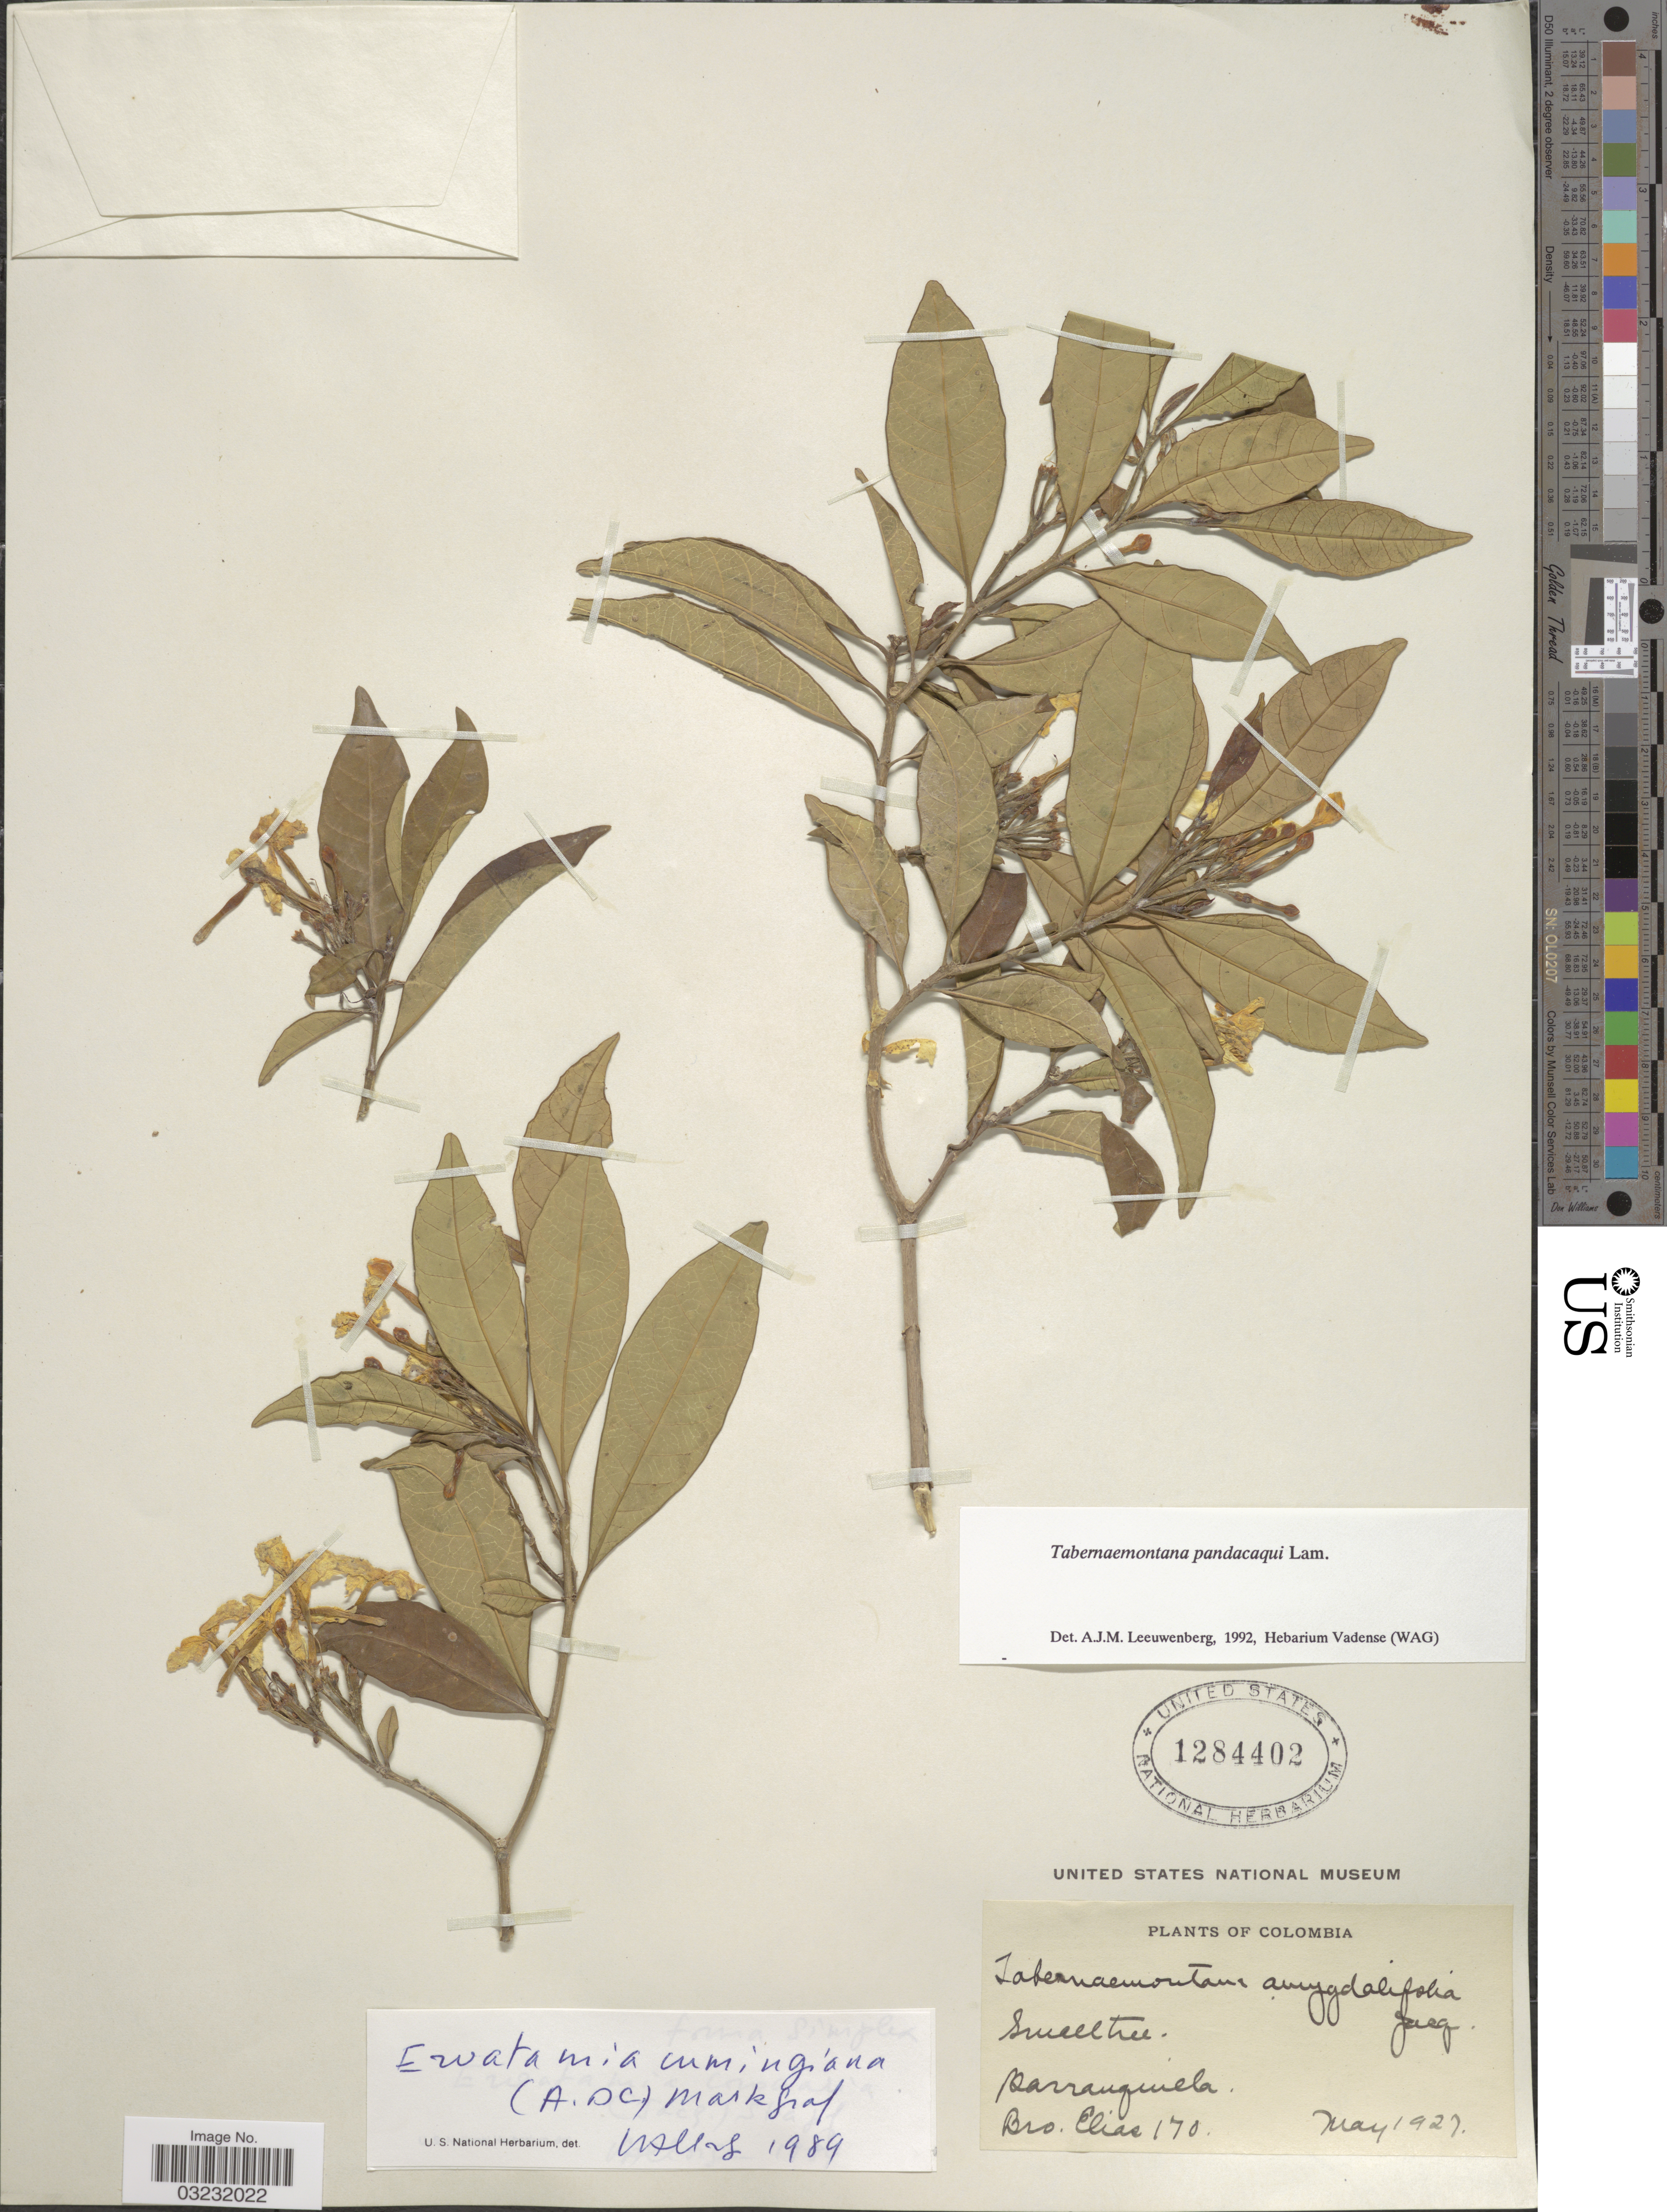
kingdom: Plantae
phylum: Tracheophyta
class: Magnoliopsida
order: Gentianales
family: Apocynaceae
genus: Tabernaemontana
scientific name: Tabernaemontana pandacaqui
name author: Poir.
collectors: Bro. Elias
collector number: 170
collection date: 1927-05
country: Colombia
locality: Barranquilla.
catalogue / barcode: US 1284402